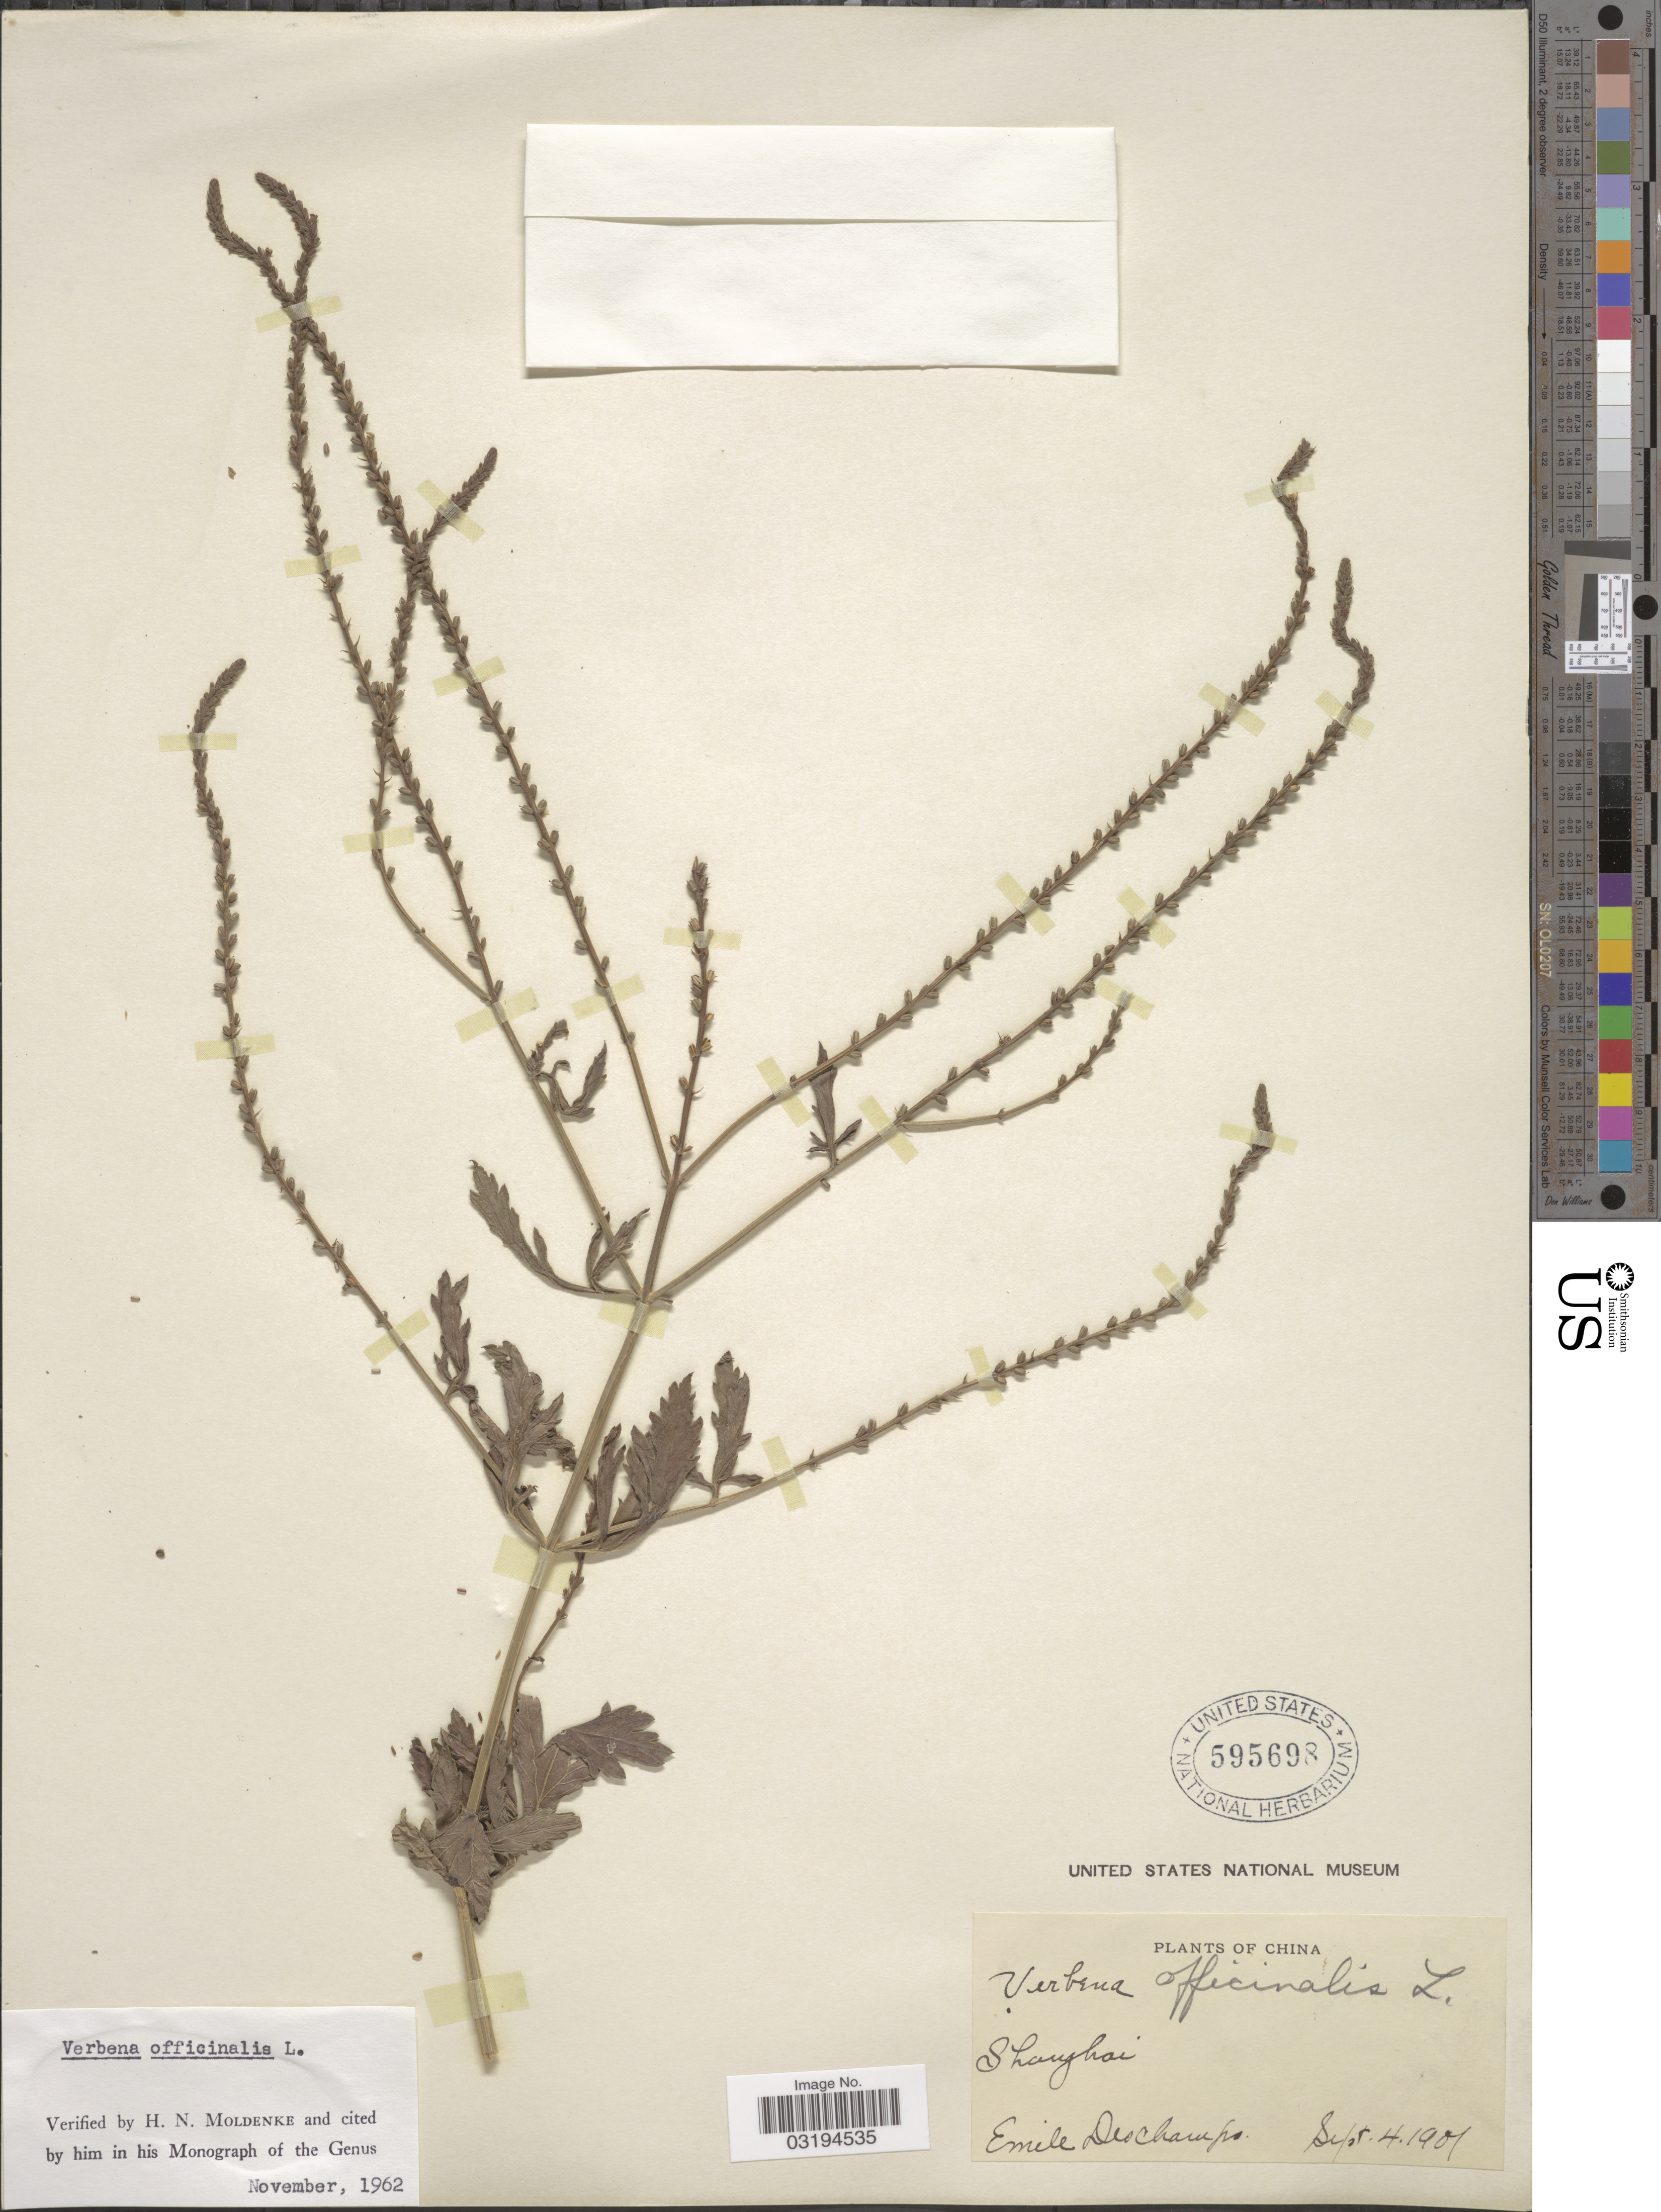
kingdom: Plantae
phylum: Tracheophyta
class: Magnoliopsida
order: Lamiales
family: Verbenaceae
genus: Verbena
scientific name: Verbena officinalis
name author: L.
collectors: E. Deschamps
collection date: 1901-09-04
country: China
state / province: Shanghai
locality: Shanghai.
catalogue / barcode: US 595698